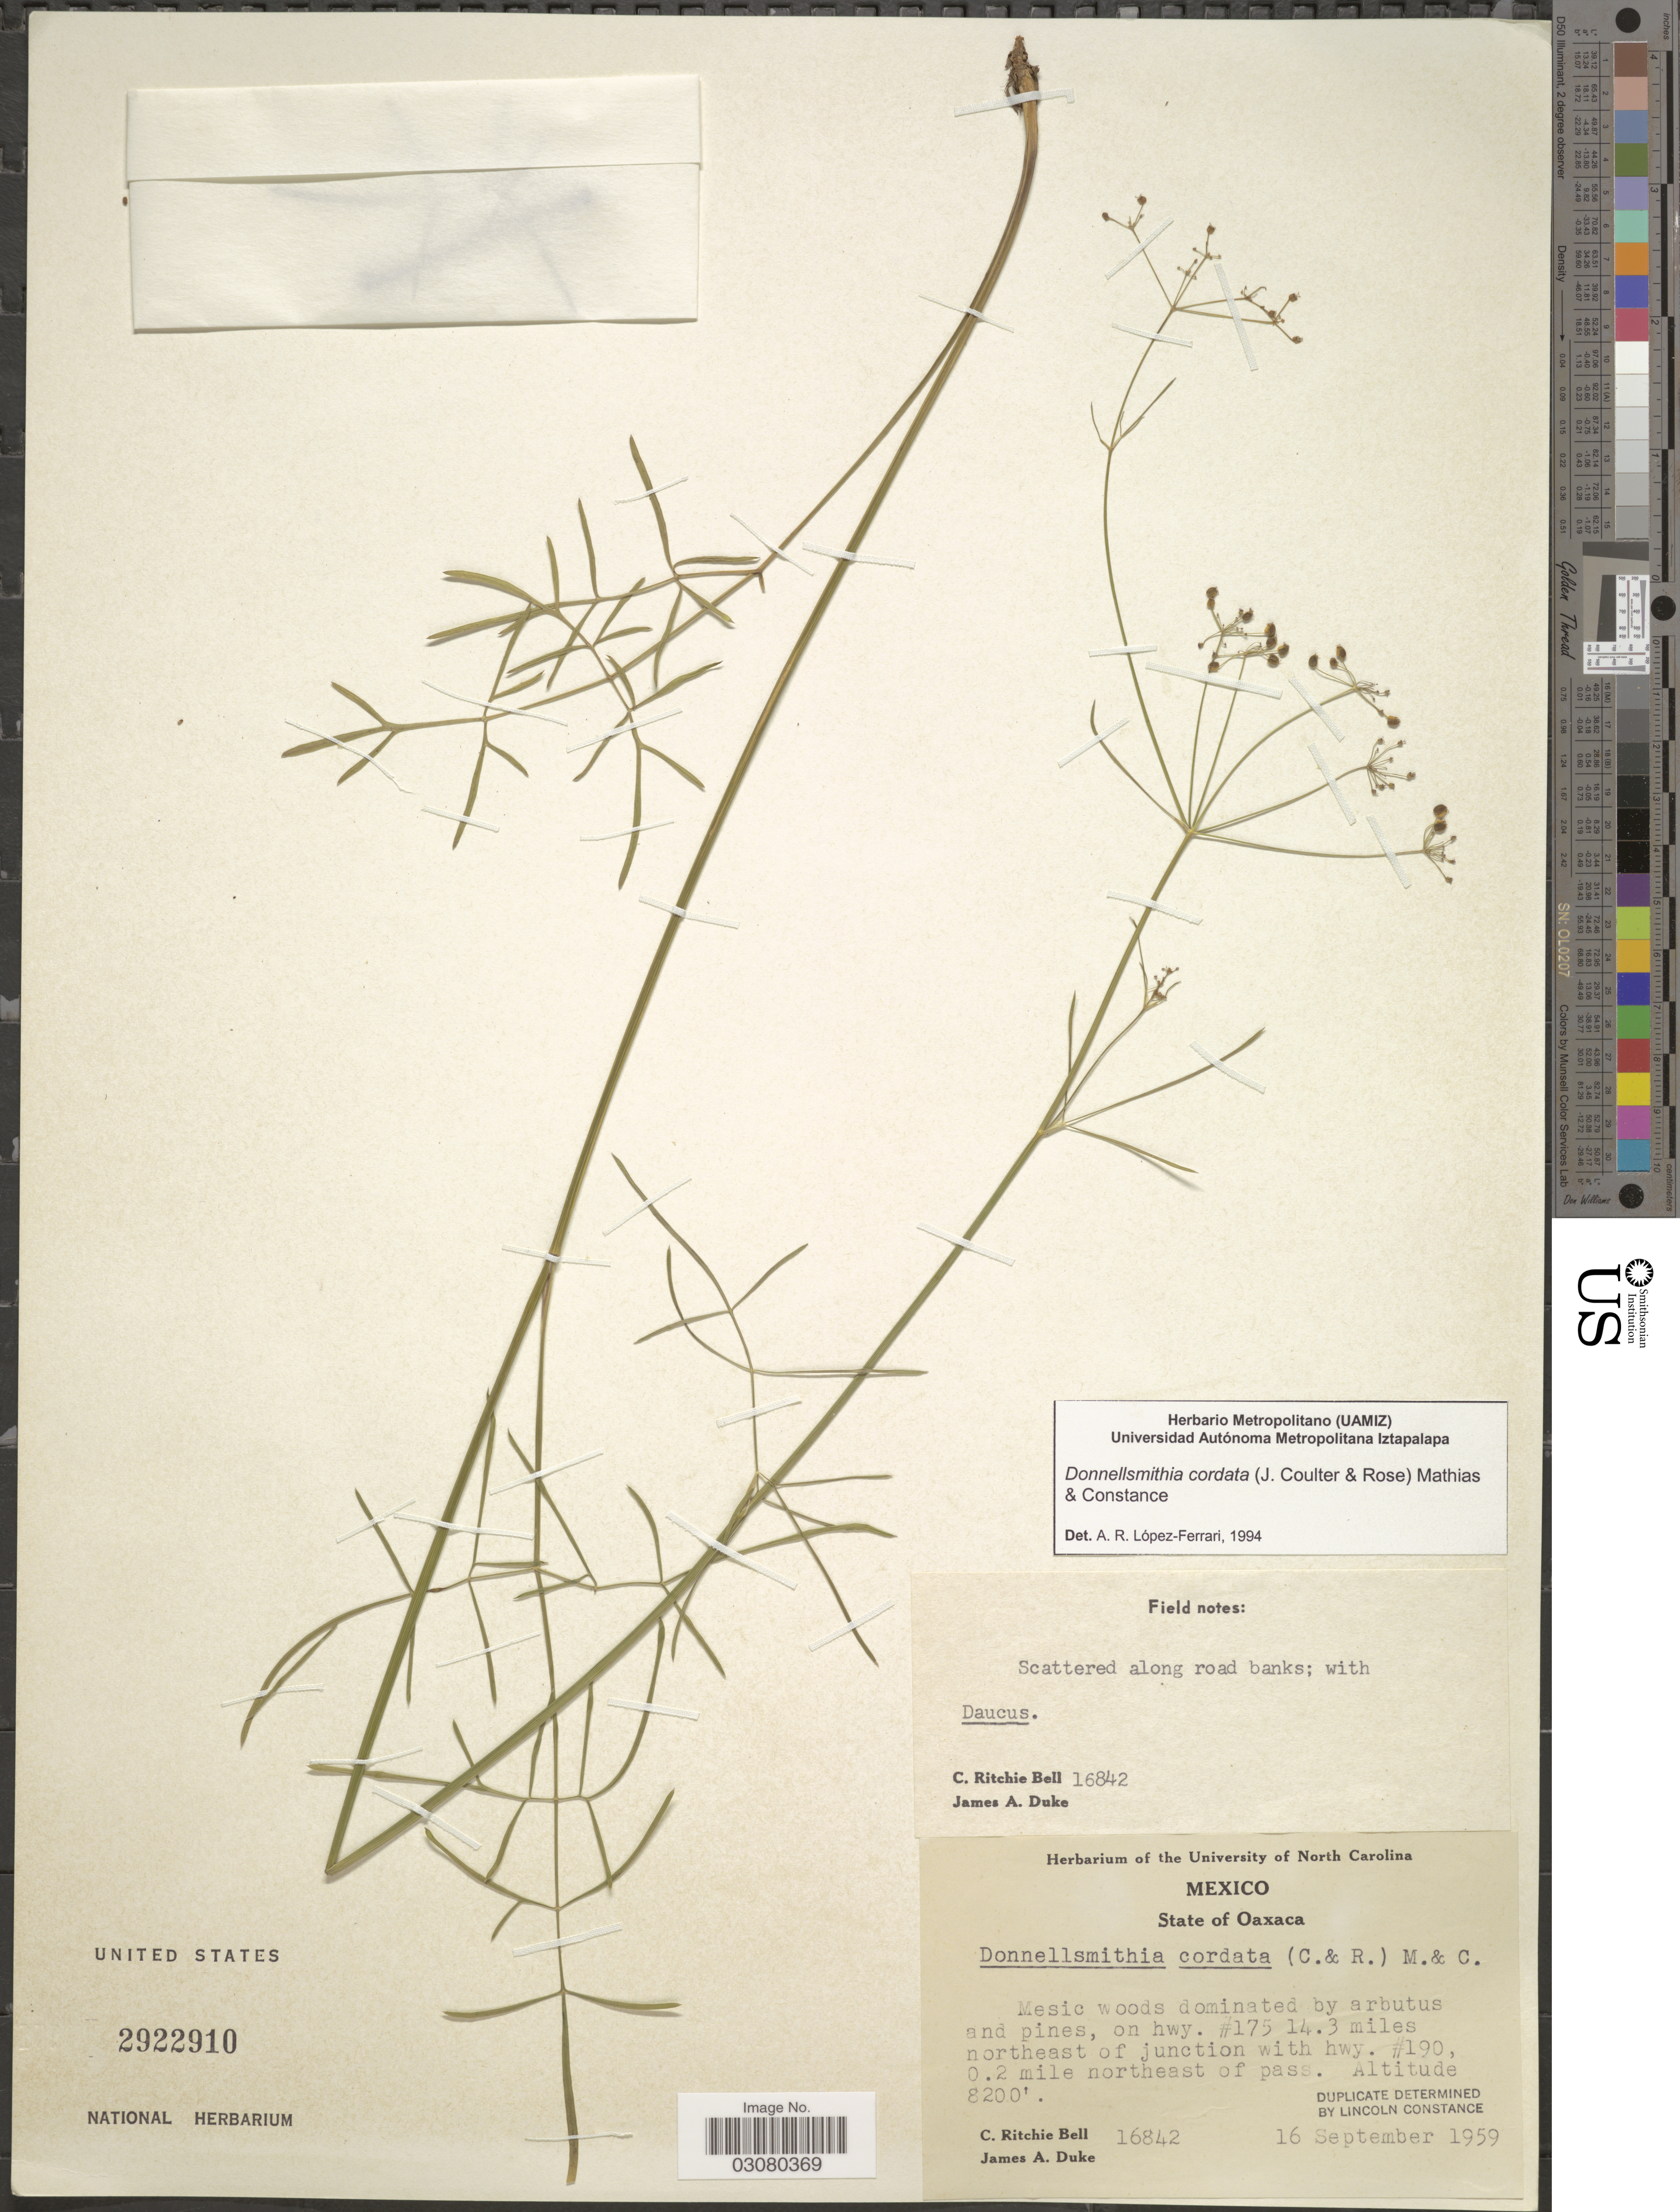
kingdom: Plantae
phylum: Tracheophyta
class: Magnoliopsida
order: Apiales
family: Apiaceae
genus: Donnellsmithia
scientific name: Donnellsmithia cordata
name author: (J.M. Coult. & Rose) Mathias & Constance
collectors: C. R. Bell & J. A. Duke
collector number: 16842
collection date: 1959-09-16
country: Mexico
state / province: Oaxaca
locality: On hwy. #175 14.3 miles northeast of junction with hwy. #190, 0.2 miles northeast of pass.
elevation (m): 2499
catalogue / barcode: US 2922910